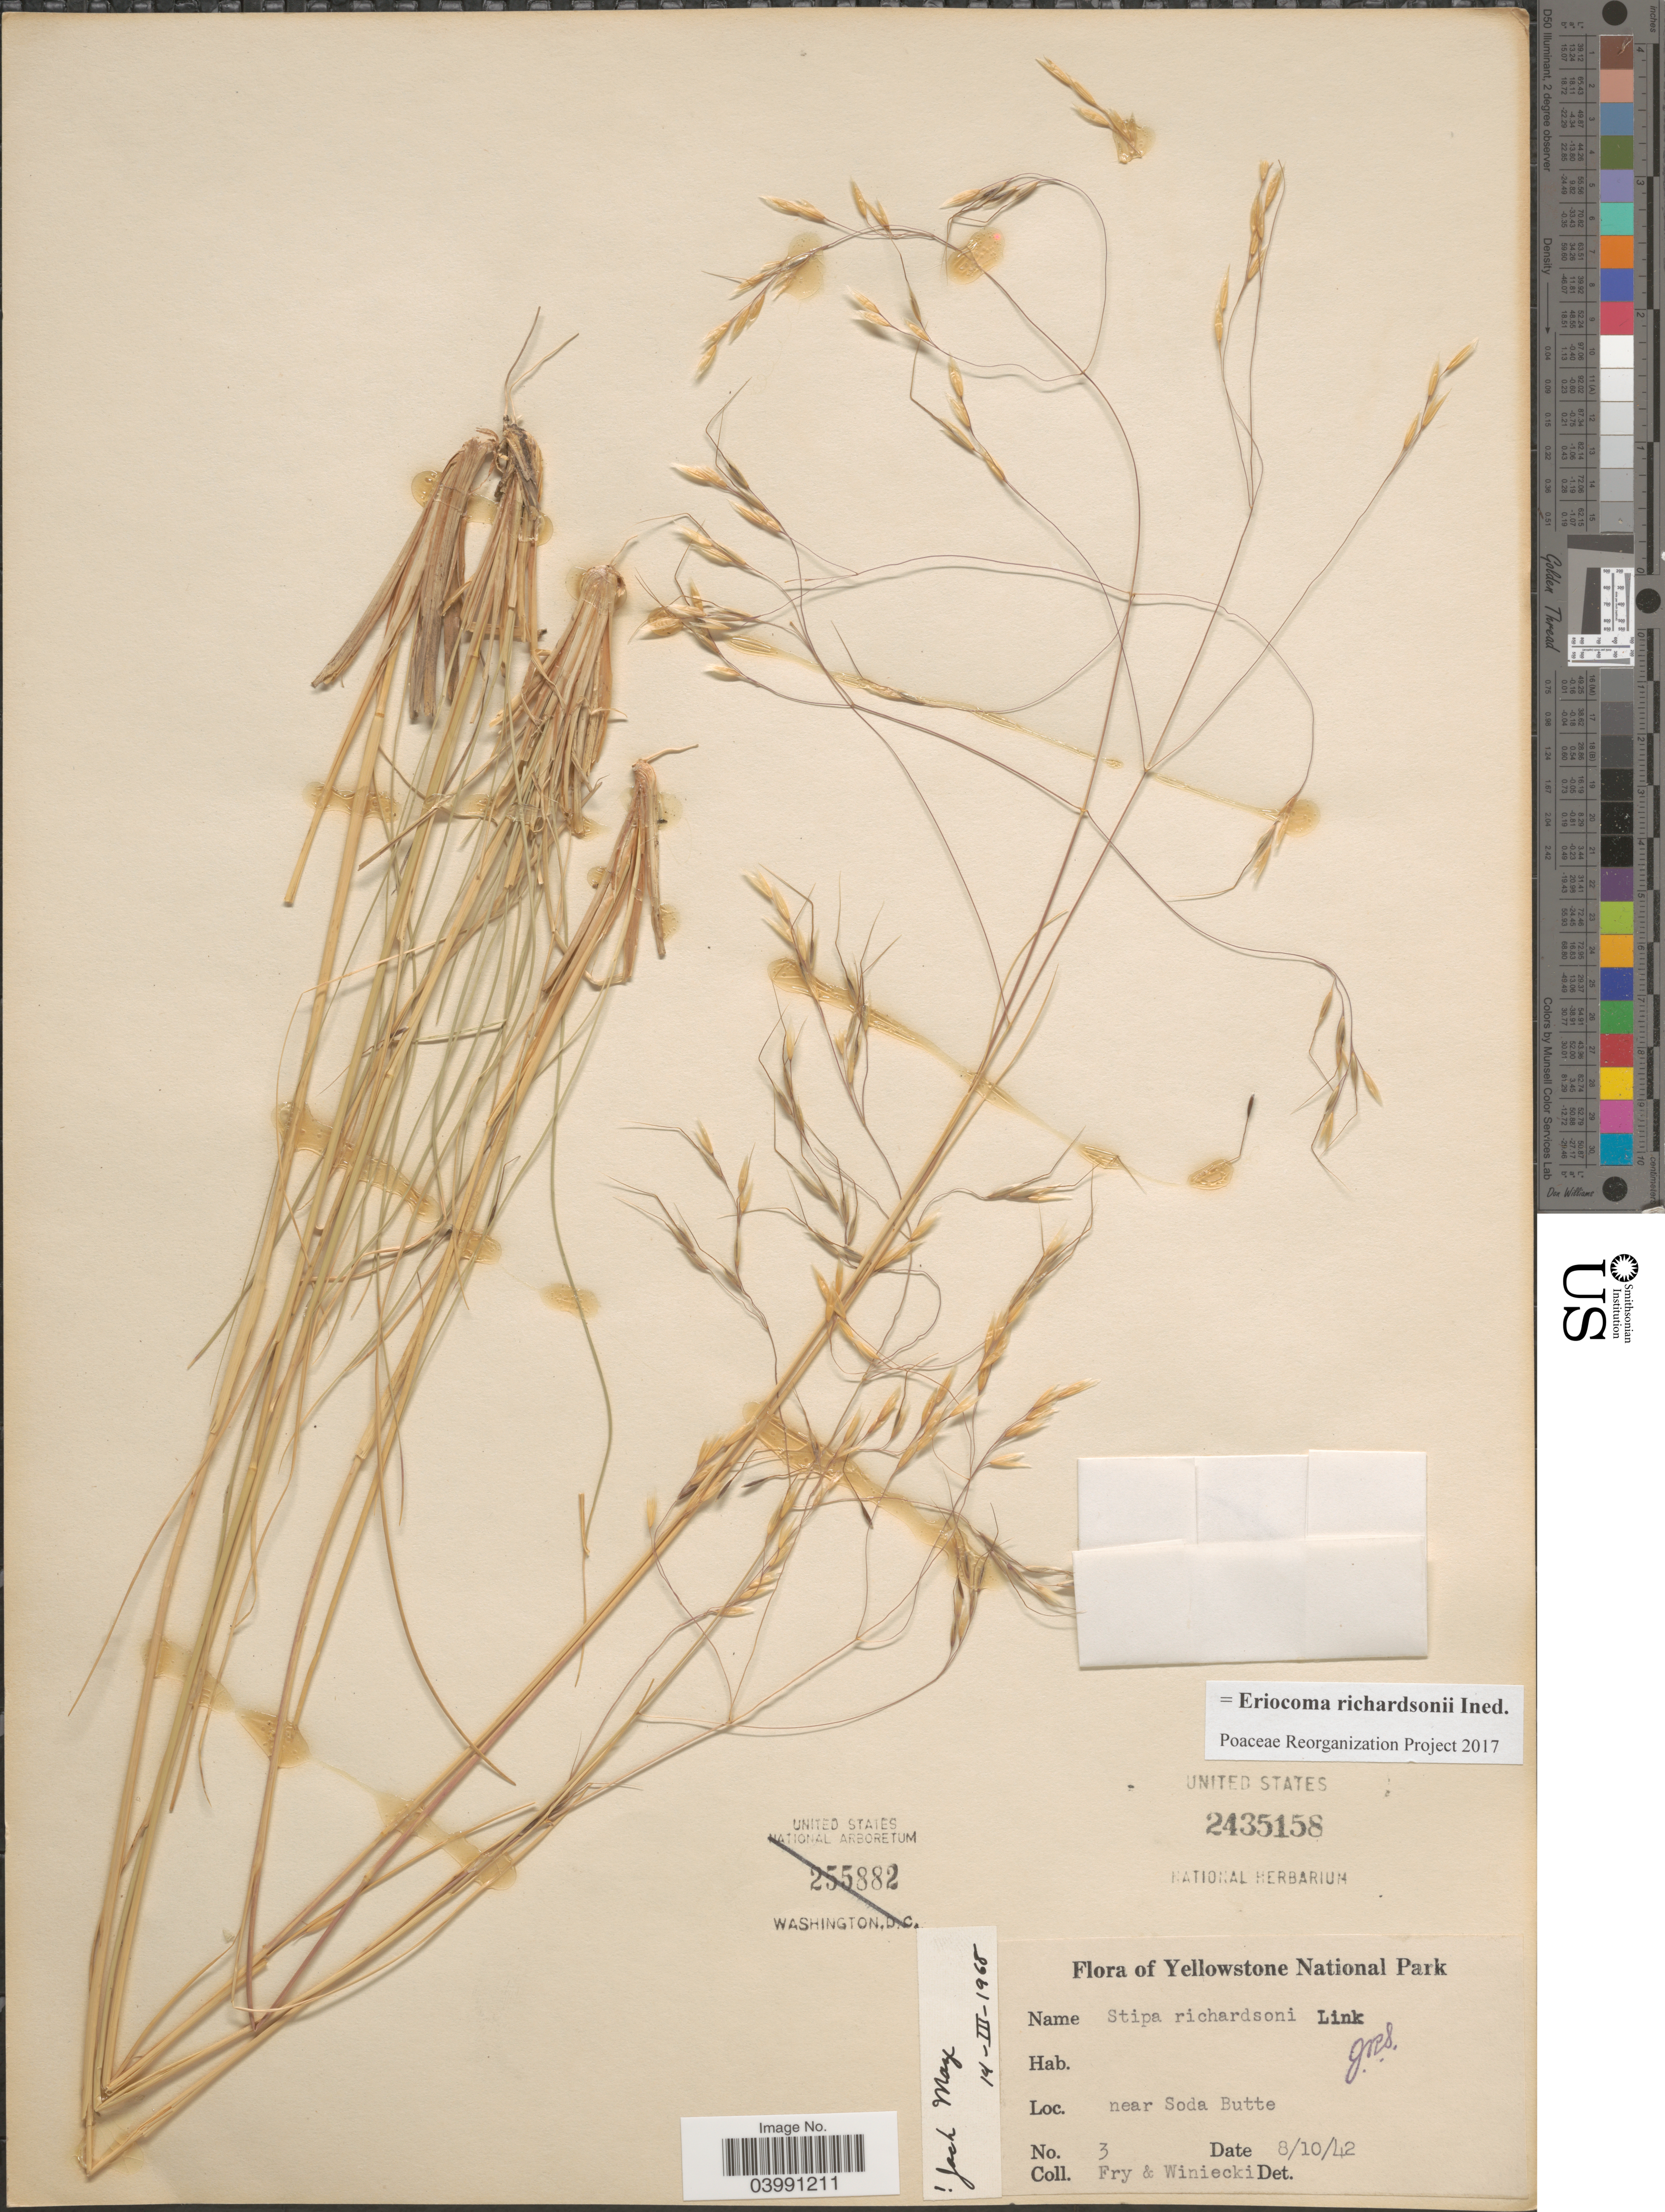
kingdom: Plantae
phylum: Tracheophyta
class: Liliopsida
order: Poales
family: Poaceae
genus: Eriocoma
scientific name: Eriocoma richardsonii ined.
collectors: -. Fry & Winiecki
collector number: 3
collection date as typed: Transcribed d/m/y: 10/8/42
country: United States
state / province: Wyoming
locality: Yellowstone National Park. Near Soda Butte.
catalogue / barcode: US 2435158